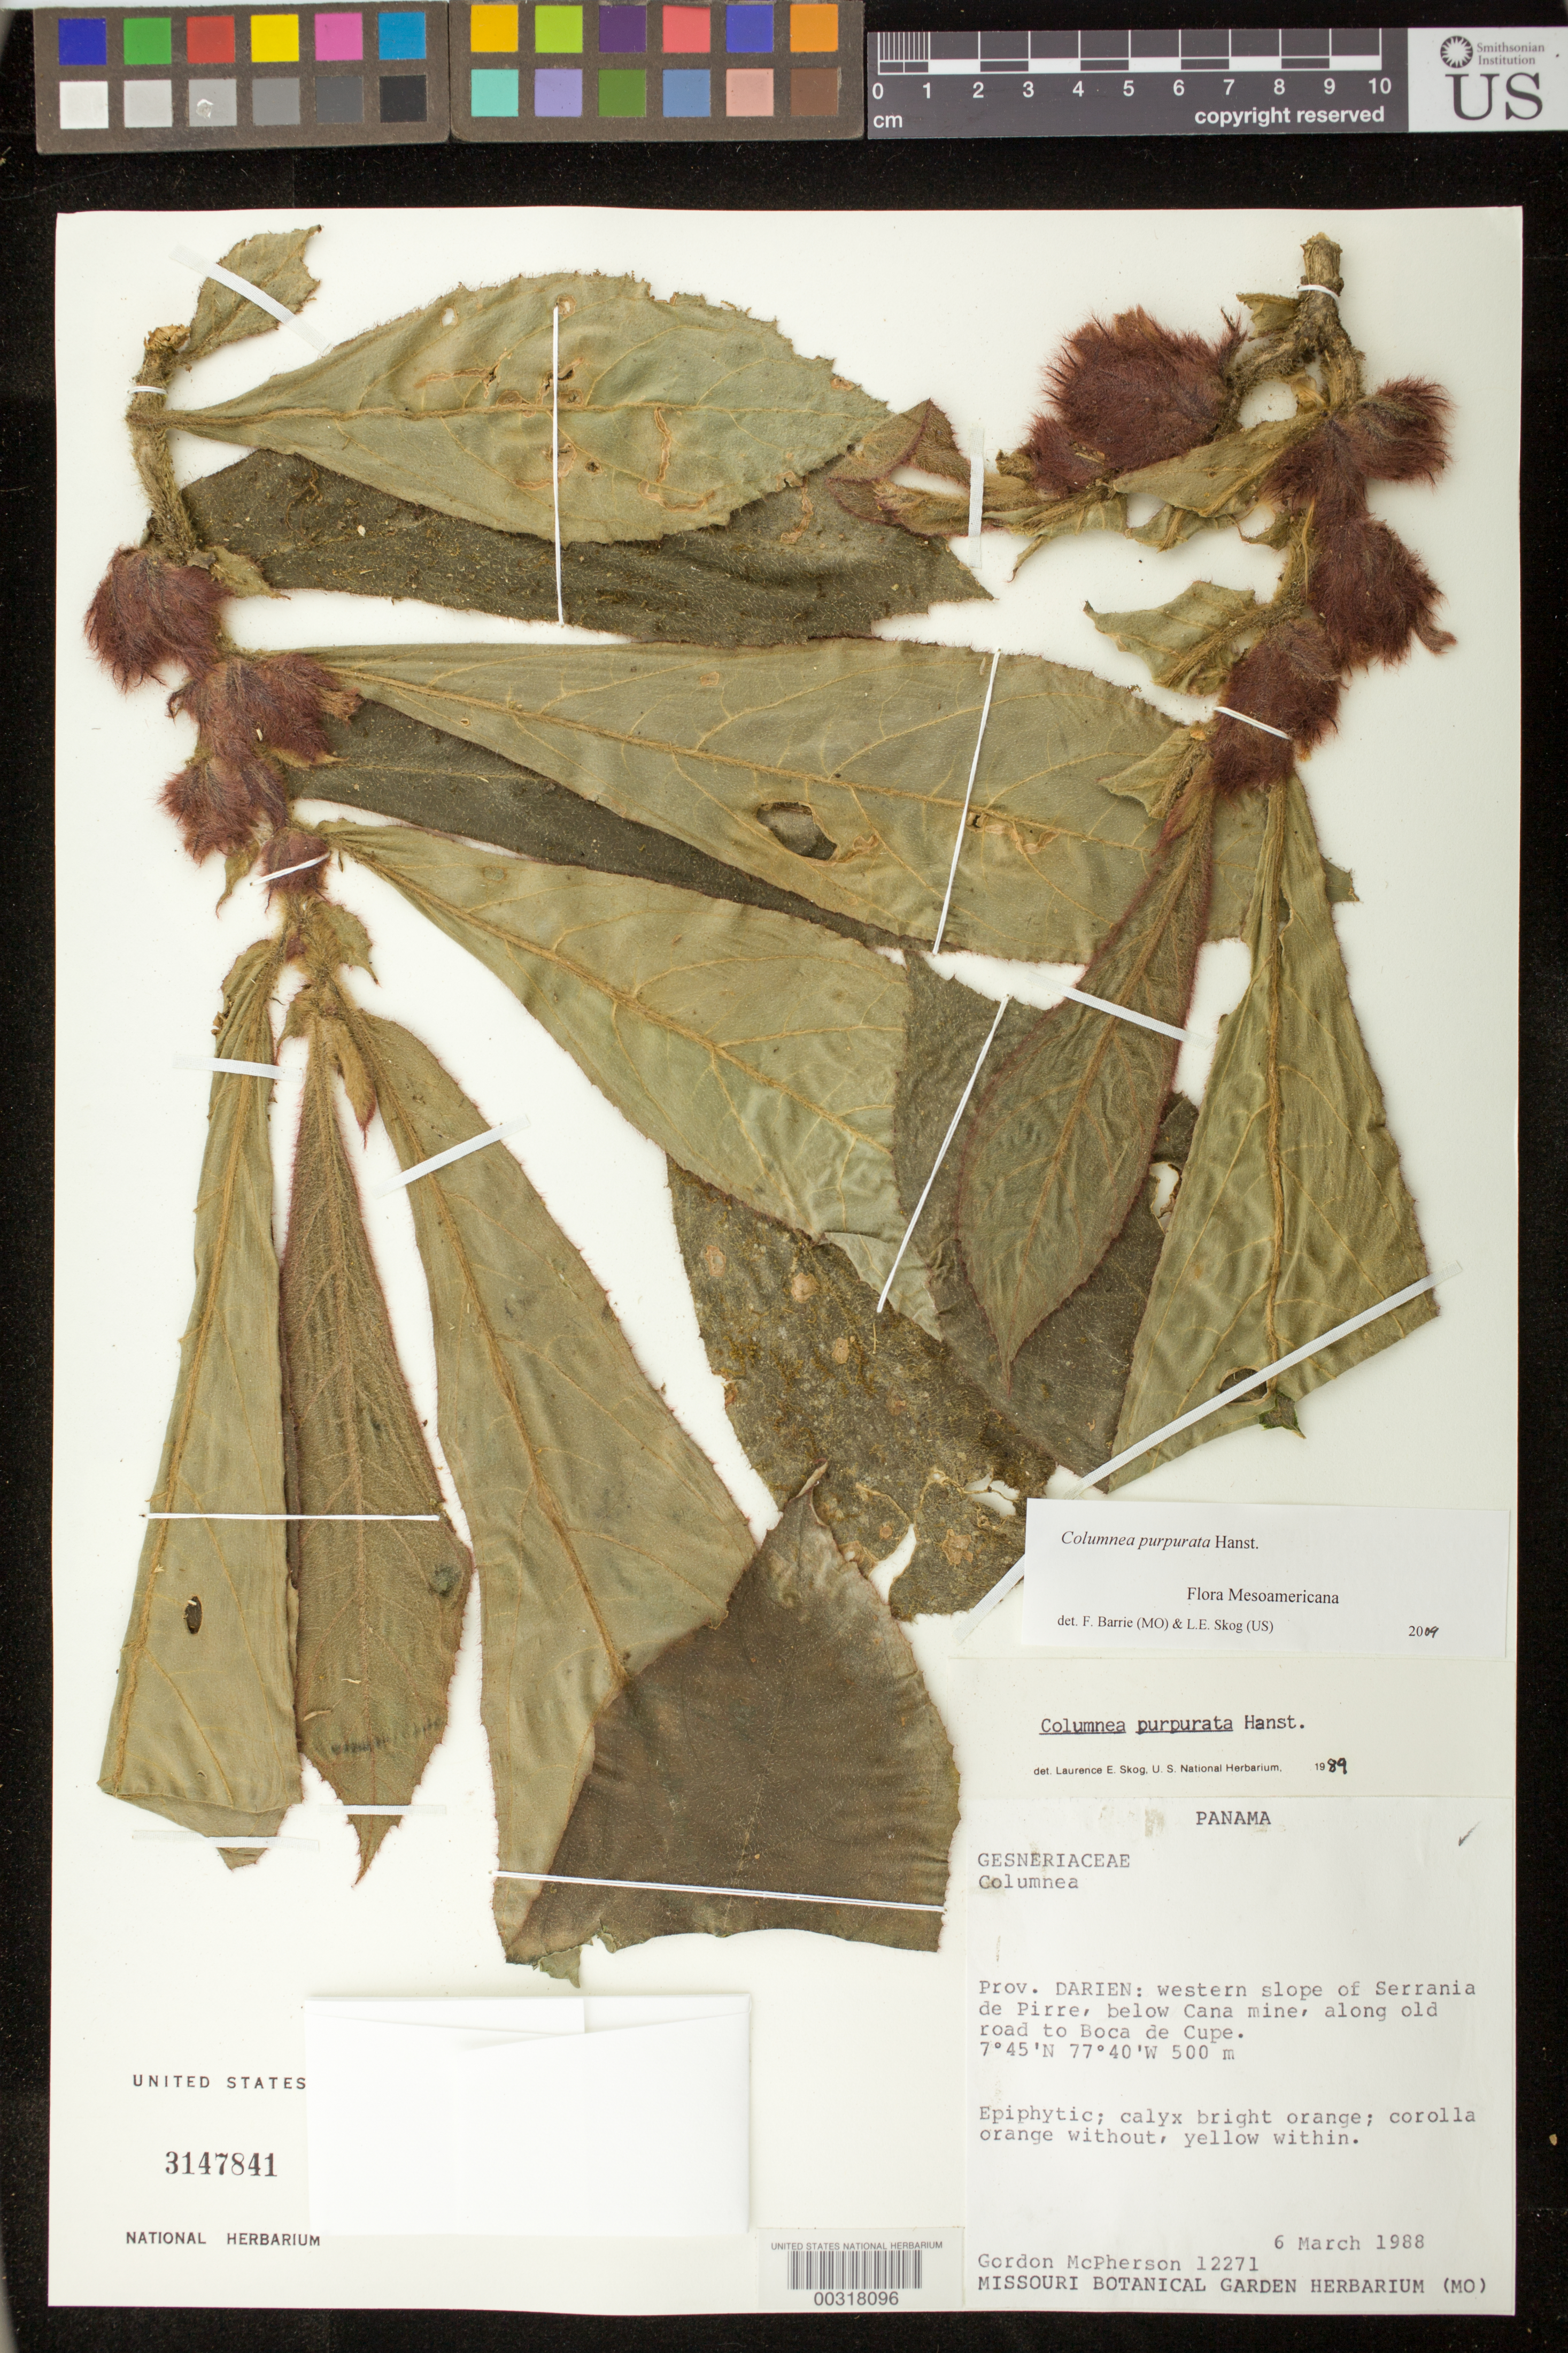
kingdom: Plantae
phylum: Tracheophyta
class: Magnoliopsida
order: Lamiales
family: Gesneriaceae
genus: Columnea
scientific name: Columnea purpurata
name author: Hanst.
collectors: G. D. McPherson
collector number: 12271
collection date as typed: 06 Mar 1988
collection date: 1988-03-06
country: Panama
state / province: Darién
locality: Western slope of Serrania de Pirre, below Cana mine, along old road to Boca de Cupe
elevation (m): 500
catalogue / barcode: US 3147841